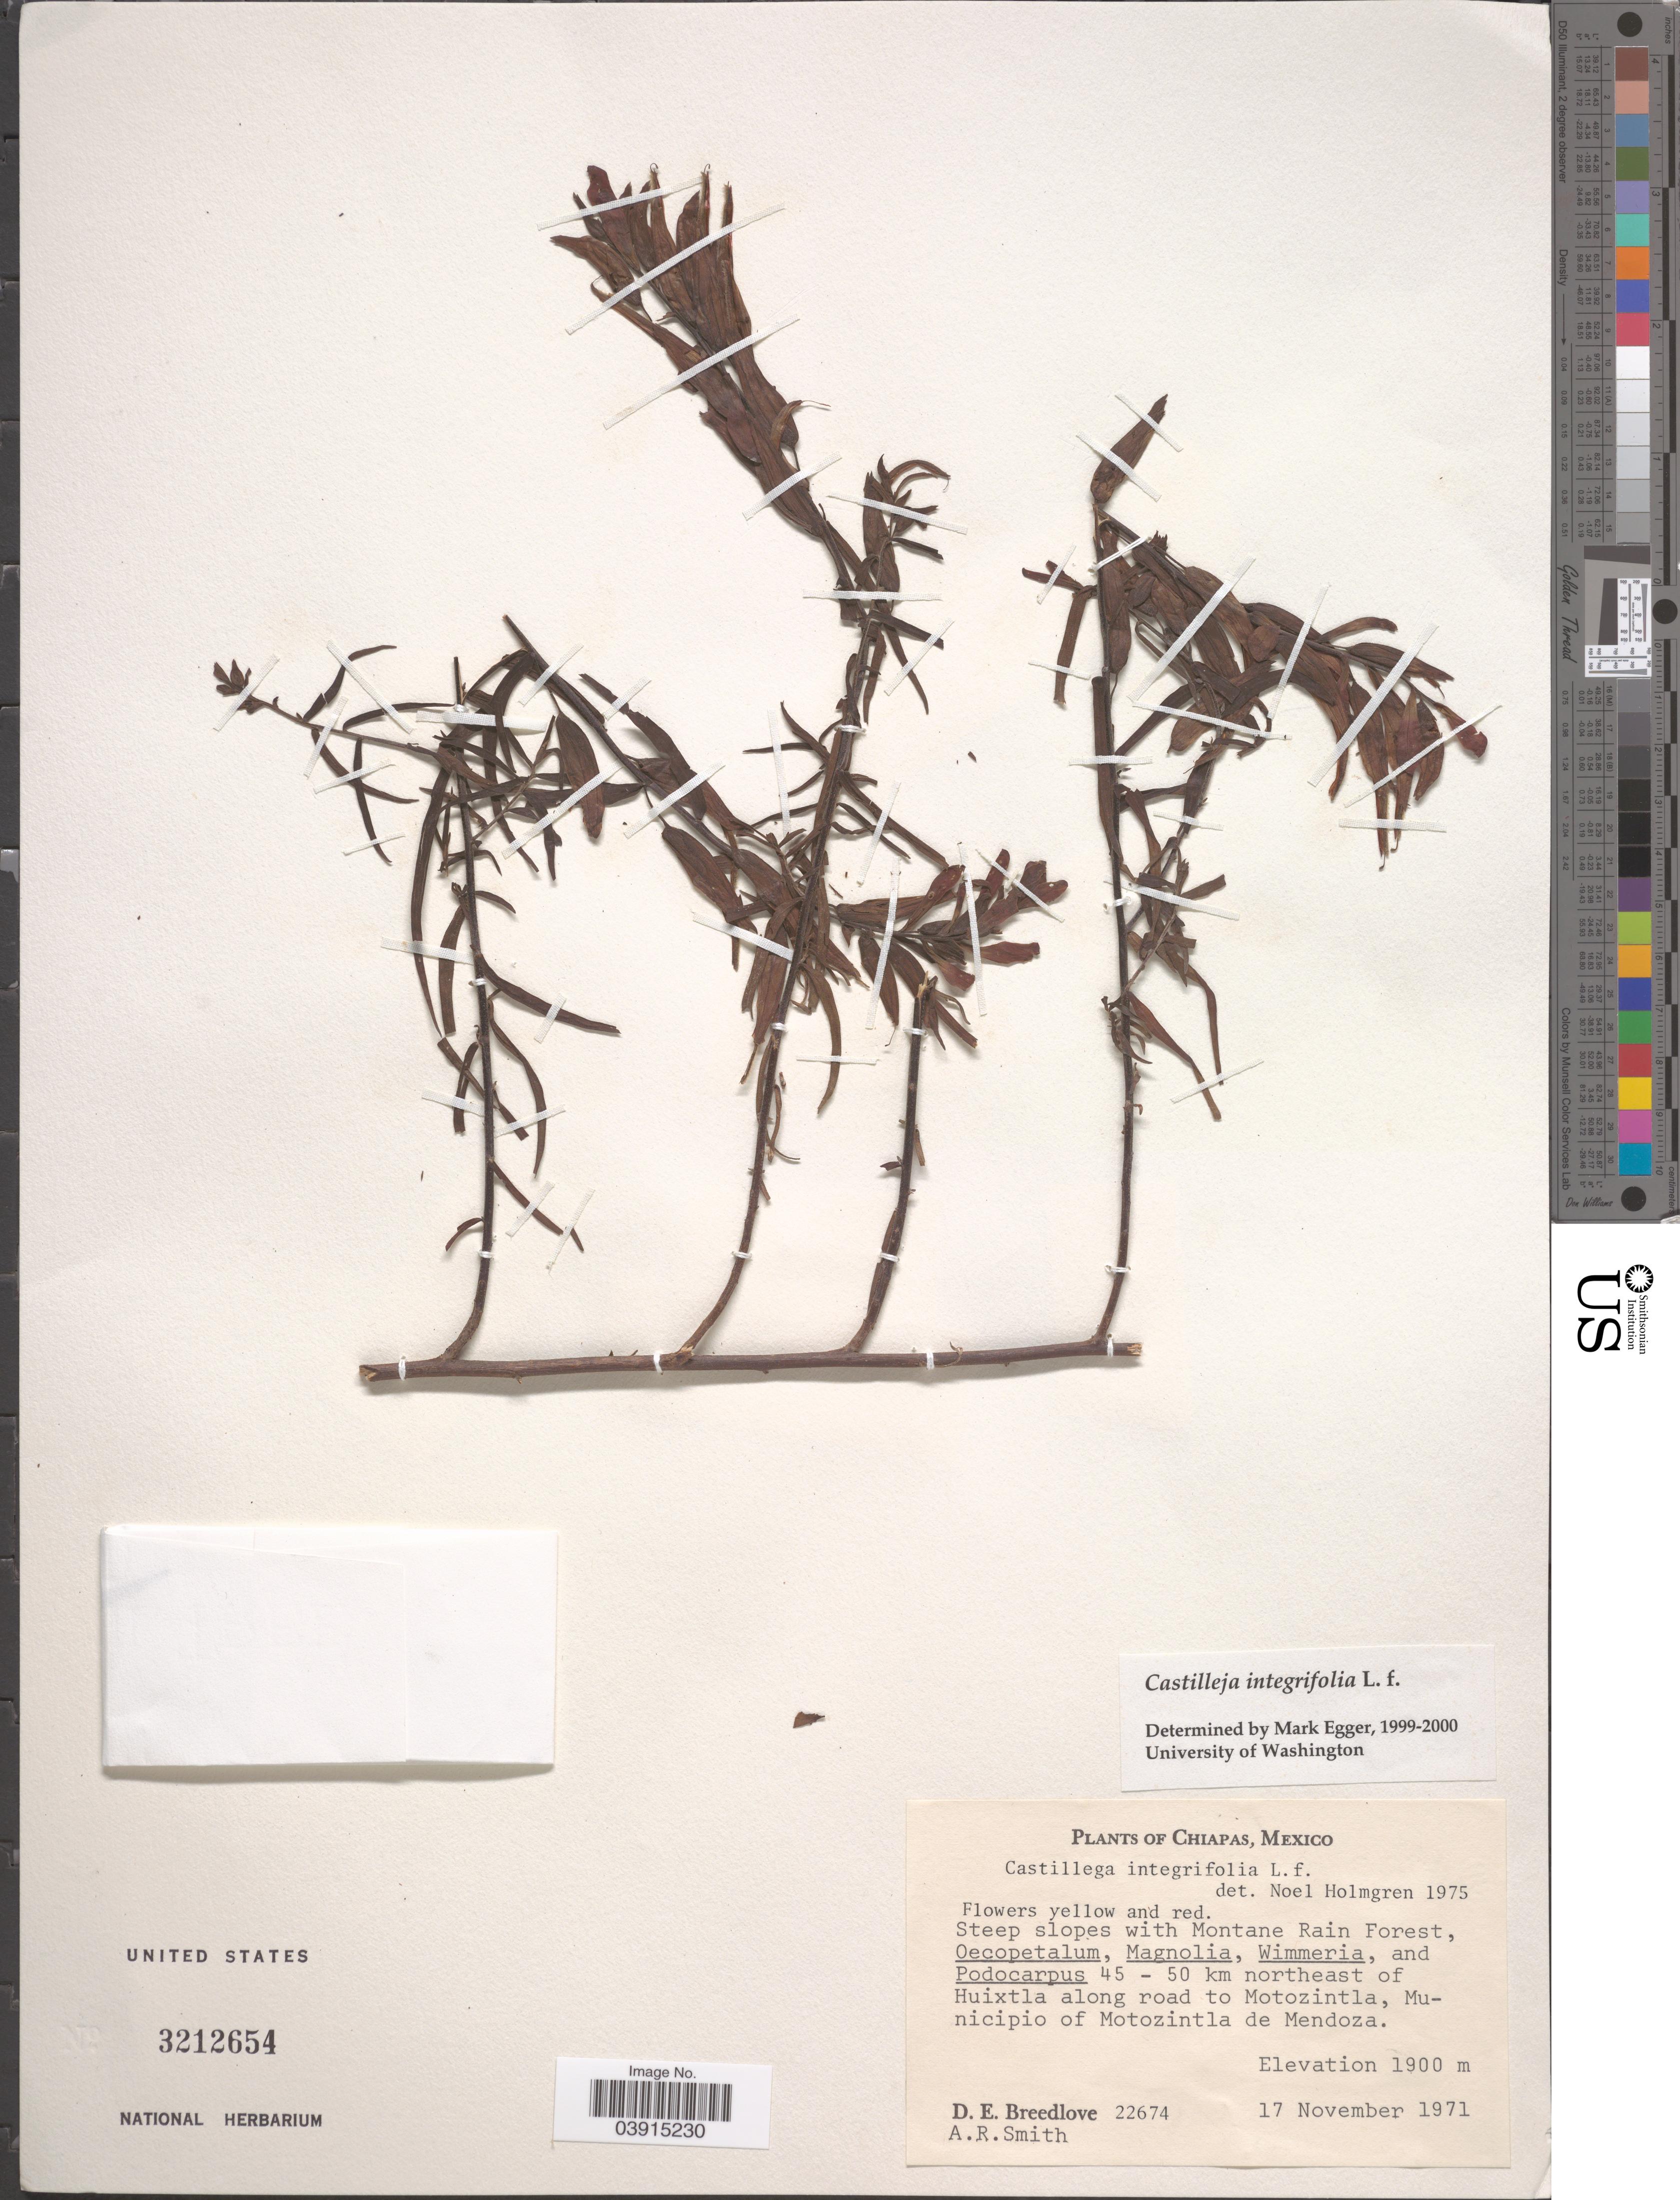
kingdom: Plantae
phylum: Tracheophyta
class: Magnoliopsida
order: Lamiales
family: Orobanchaceae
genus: Castilleja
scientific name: Castilleja integrifolia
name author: L. f.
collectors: D. E. Breedlove & A. R. Smith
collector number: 22674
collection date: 1971-11-17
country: Mexico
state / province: Chiapas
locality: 45 - 50 km northeast of Huixtla along road to Motozintla, Municipio of Motozintla de Mendoza.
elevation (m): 1900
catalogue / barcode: US 3212654